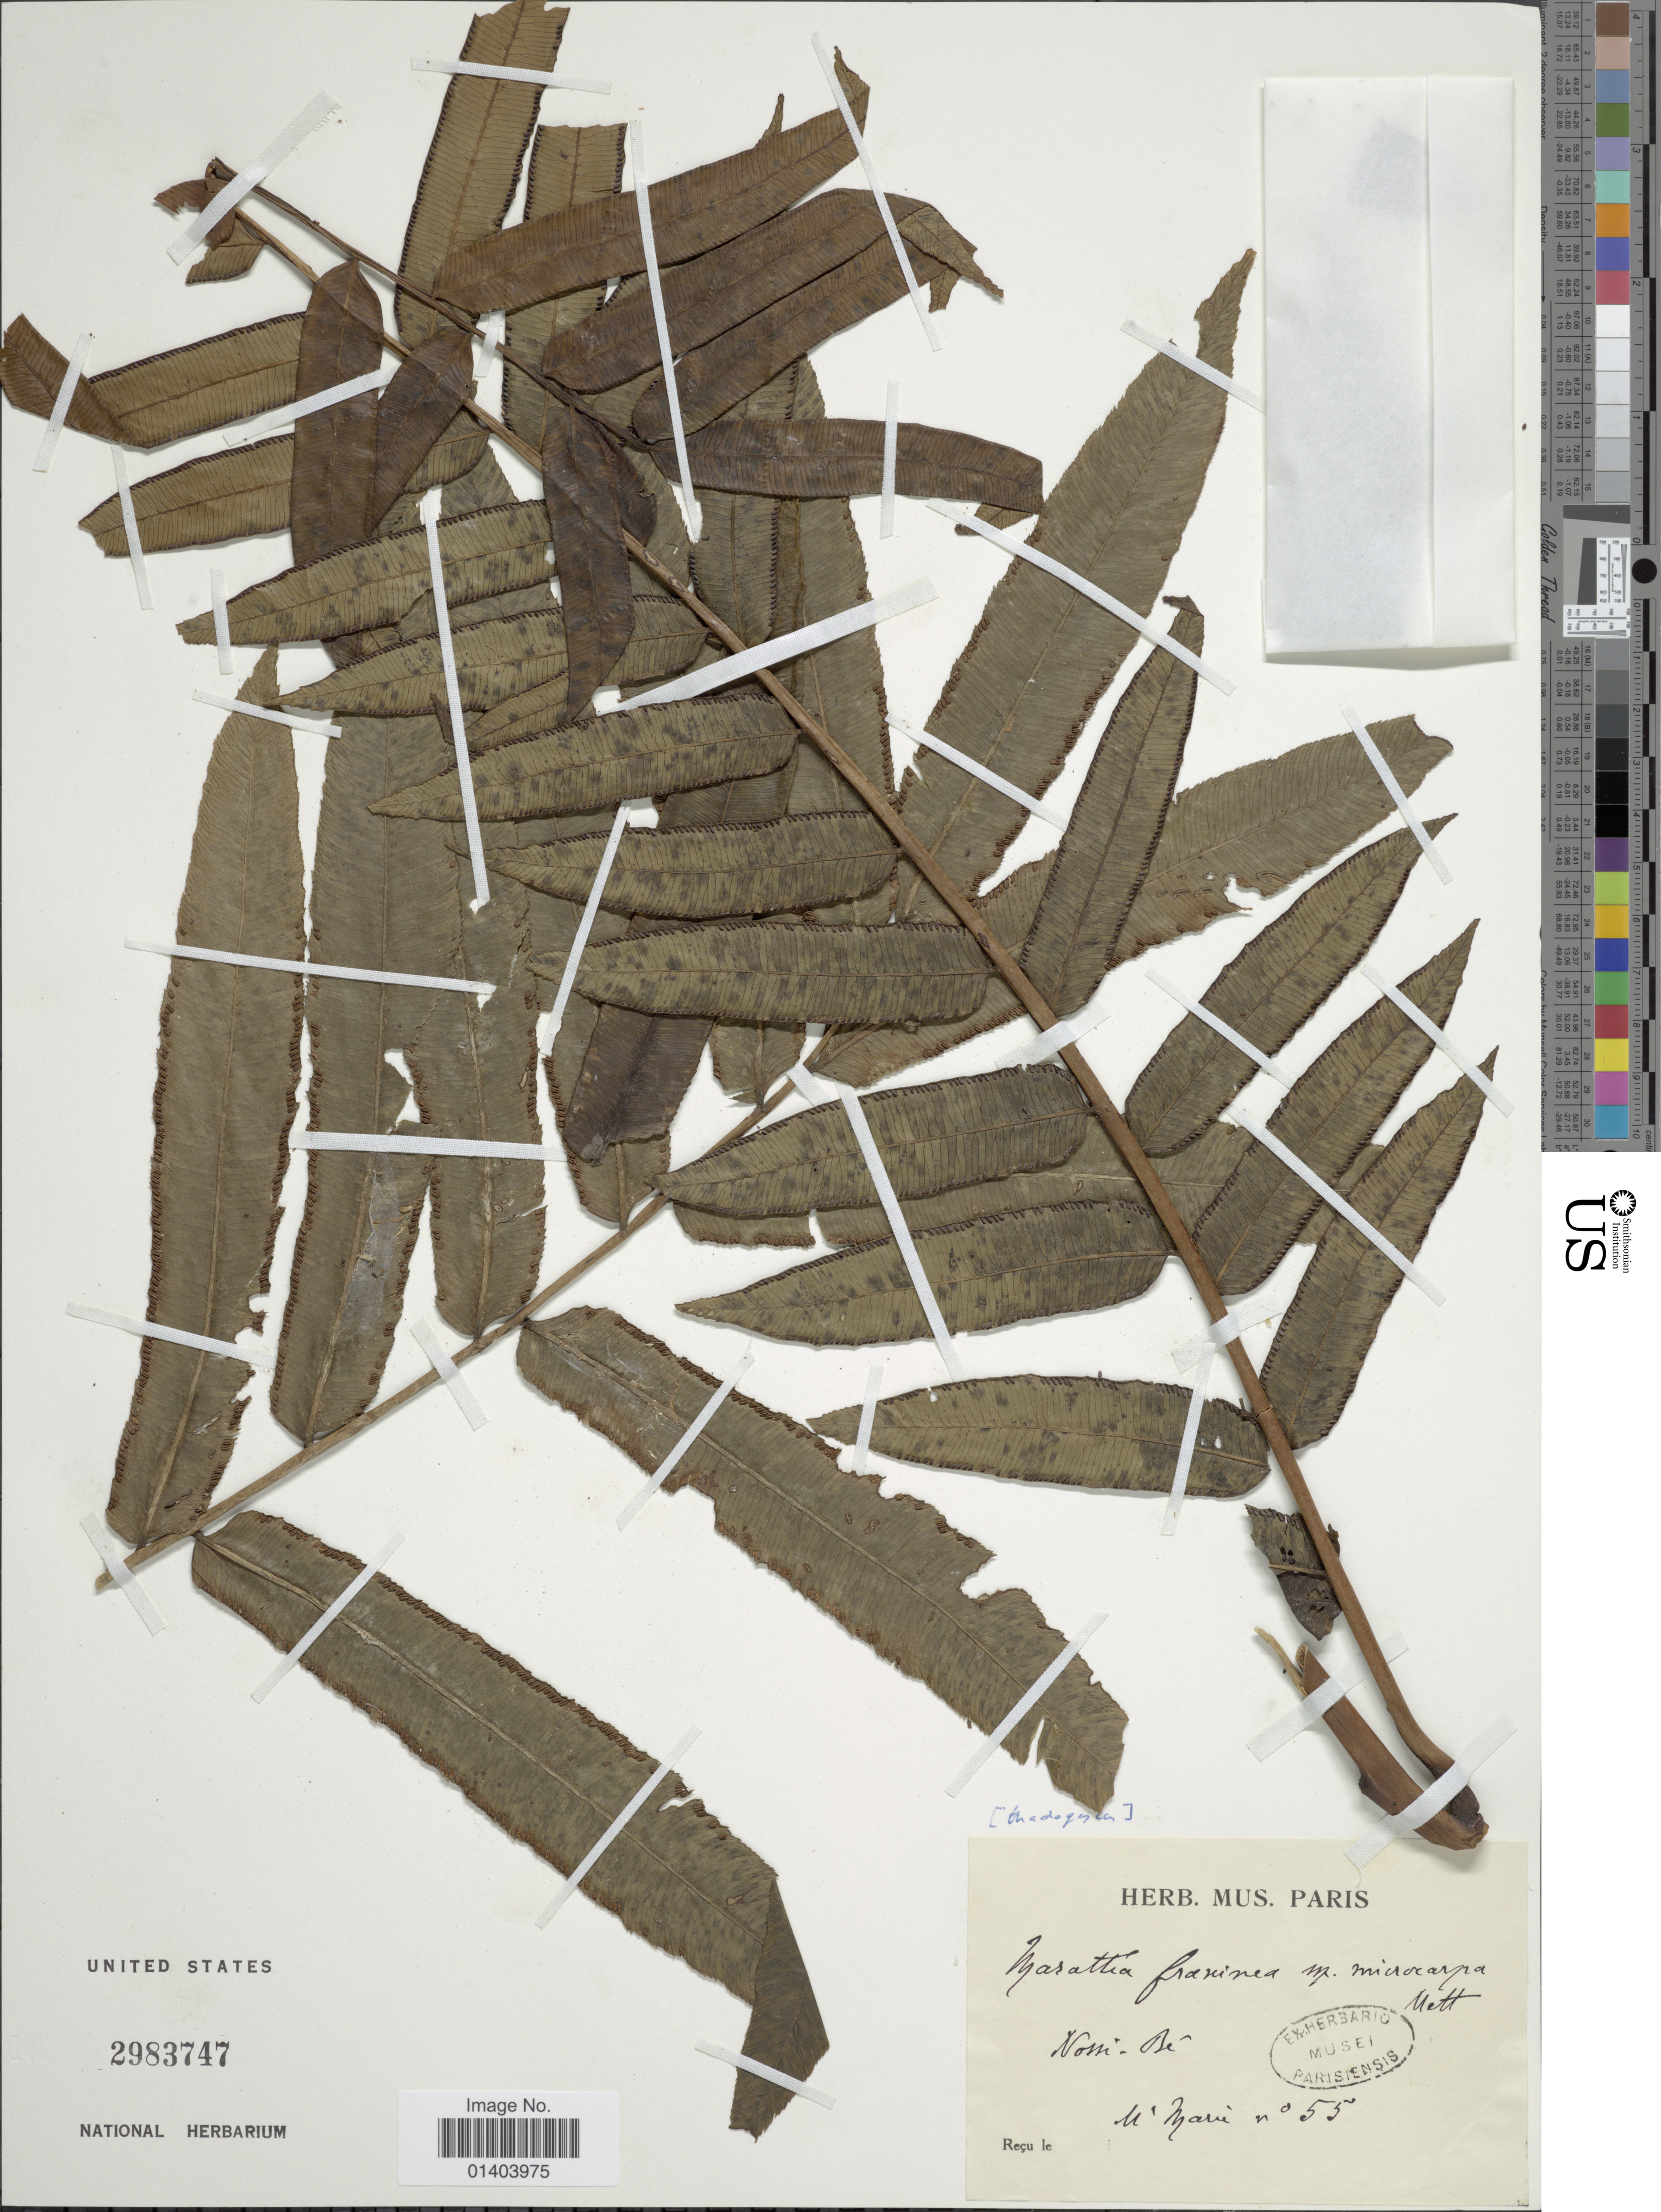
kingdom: Plantae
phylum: Tracheophyta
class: Polypodiopsida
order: Marattiales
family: Marattiaceae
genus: Ptisana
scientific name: Ptisana fraxinea var. fraxinea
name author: (Sm.) Murdock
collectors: N. Marie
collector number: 55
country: Madagascar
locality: Nossi-Bé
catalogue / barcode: US 2983747